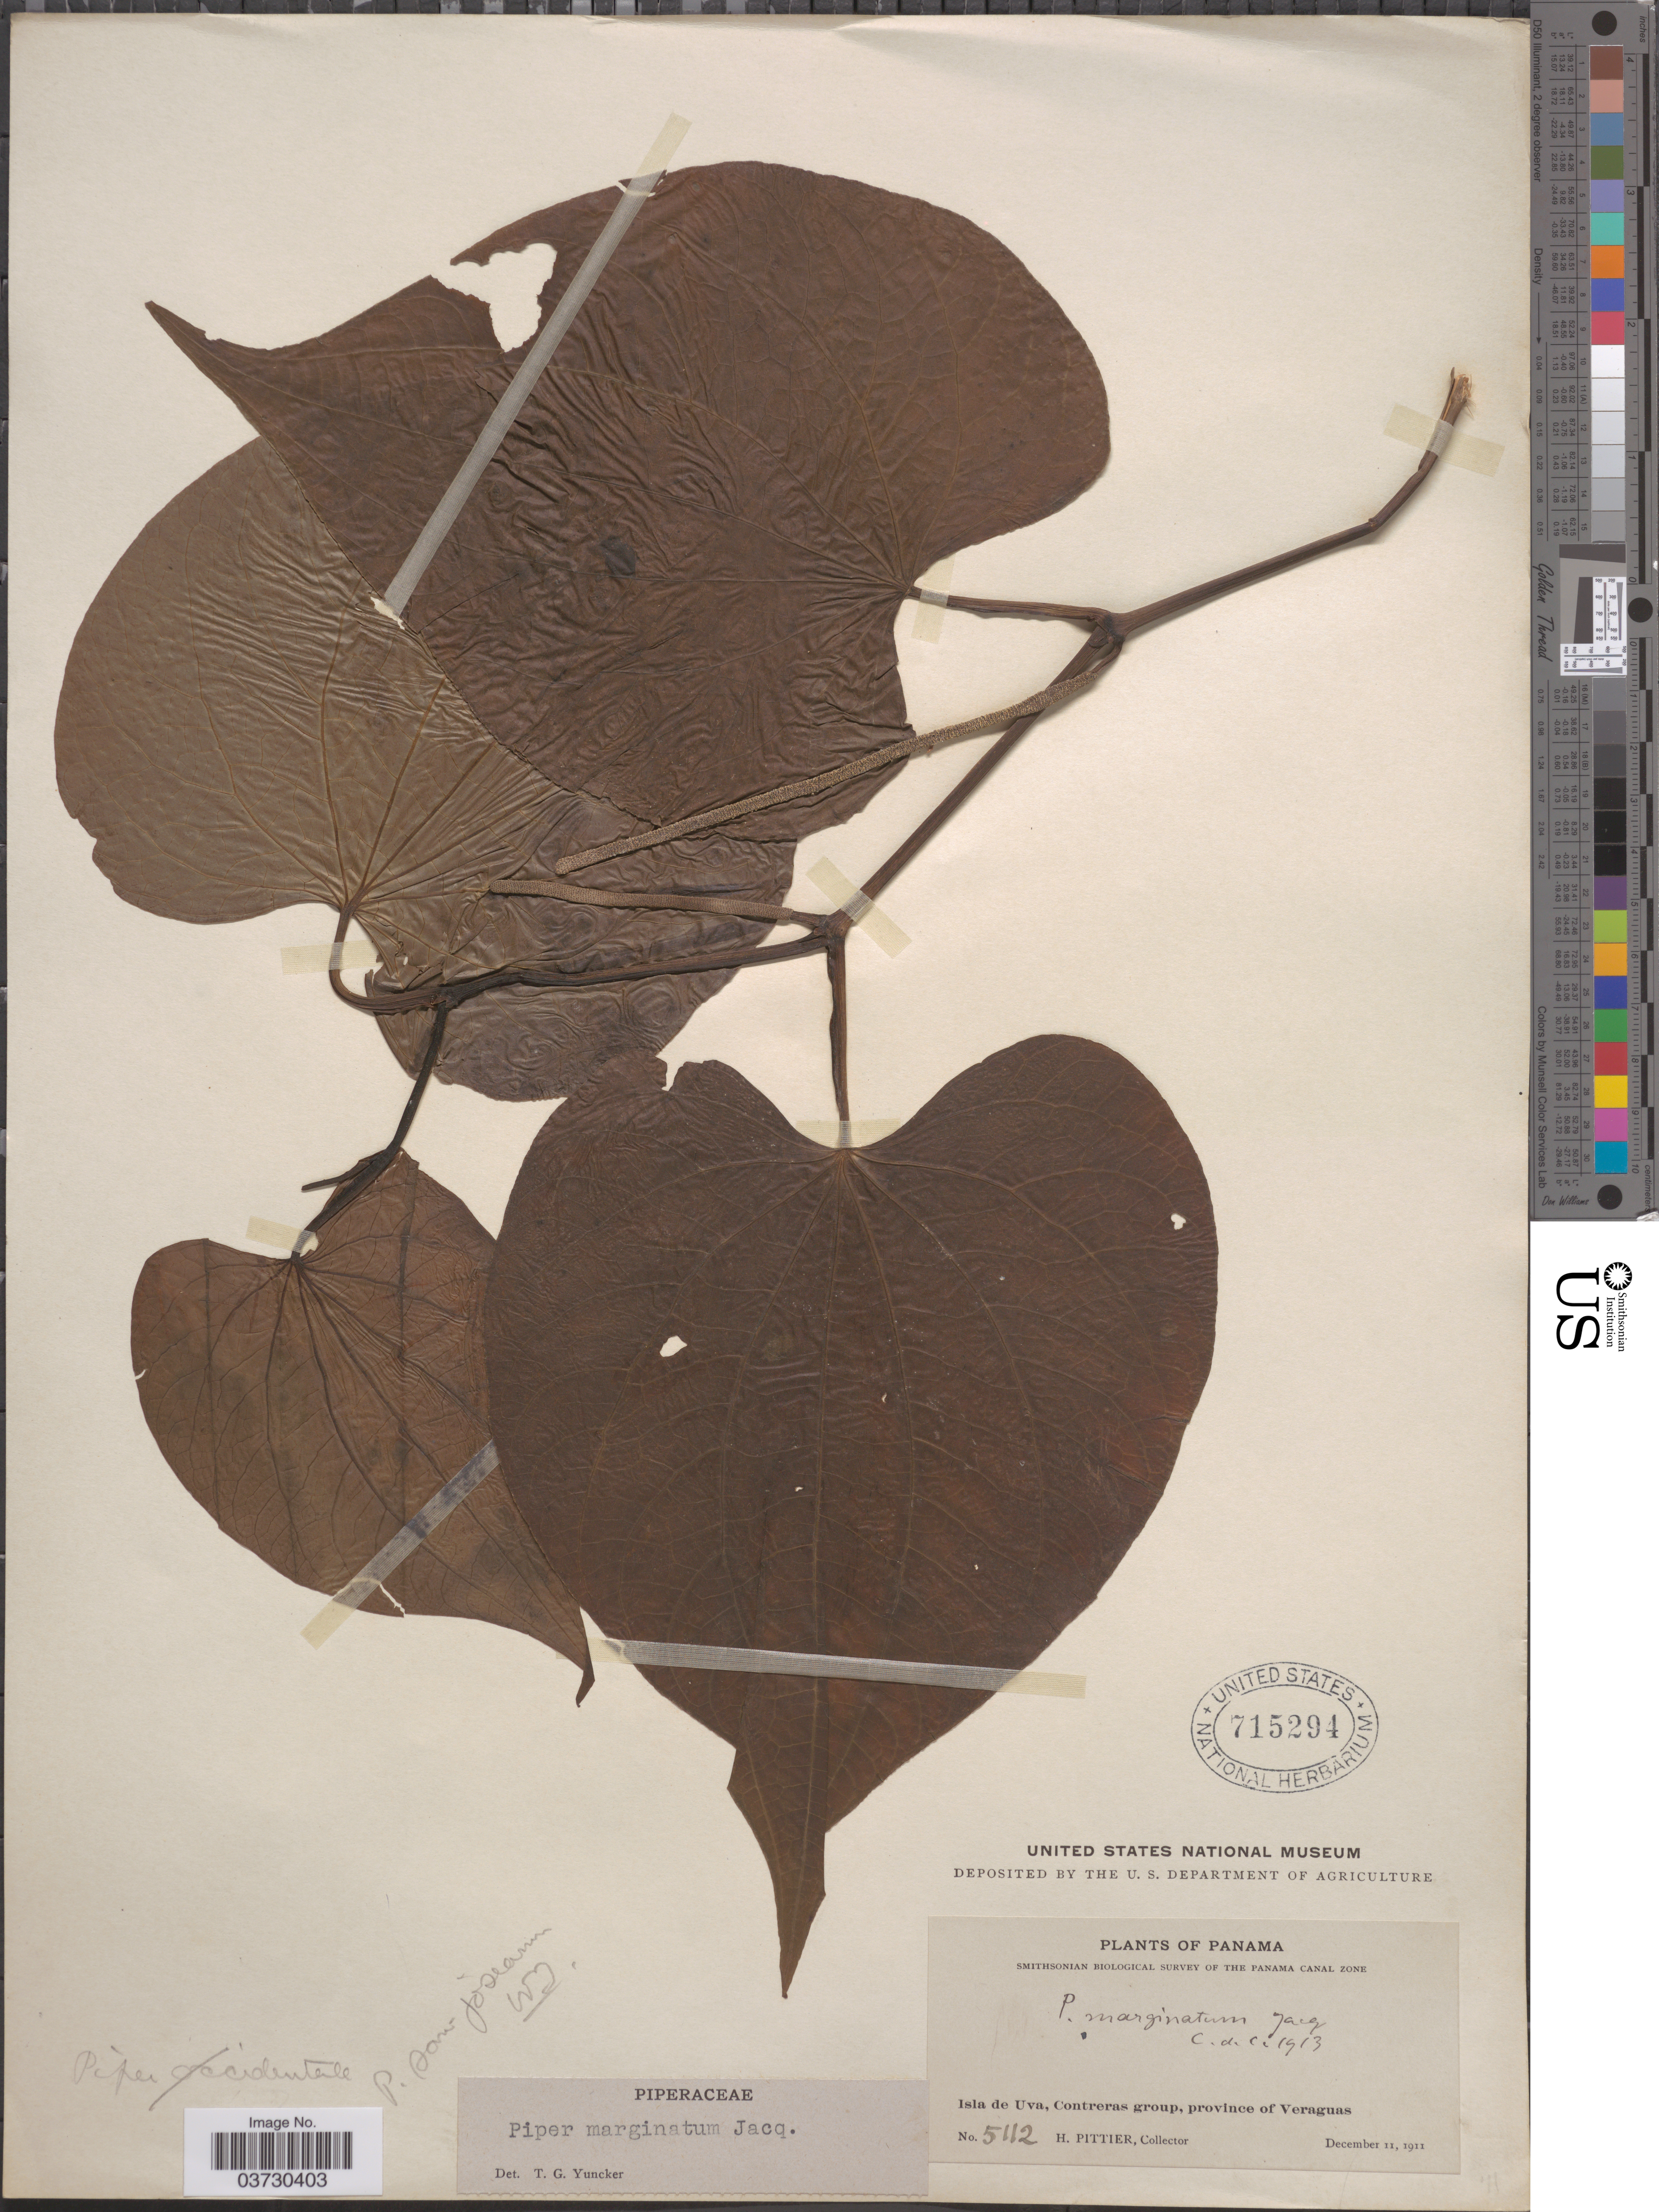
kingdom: Plantae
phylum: Tracheophyta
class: Magnoliopsida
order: Piperales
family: Piperaceae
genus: Piper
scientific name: Piper marginatum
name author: Jacq.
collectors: H. F. Pittier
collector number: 5112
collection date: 1911-12-11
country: Panama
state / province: Veraguas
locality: Isla de Uva, Contreras group.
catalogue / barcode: US 715294